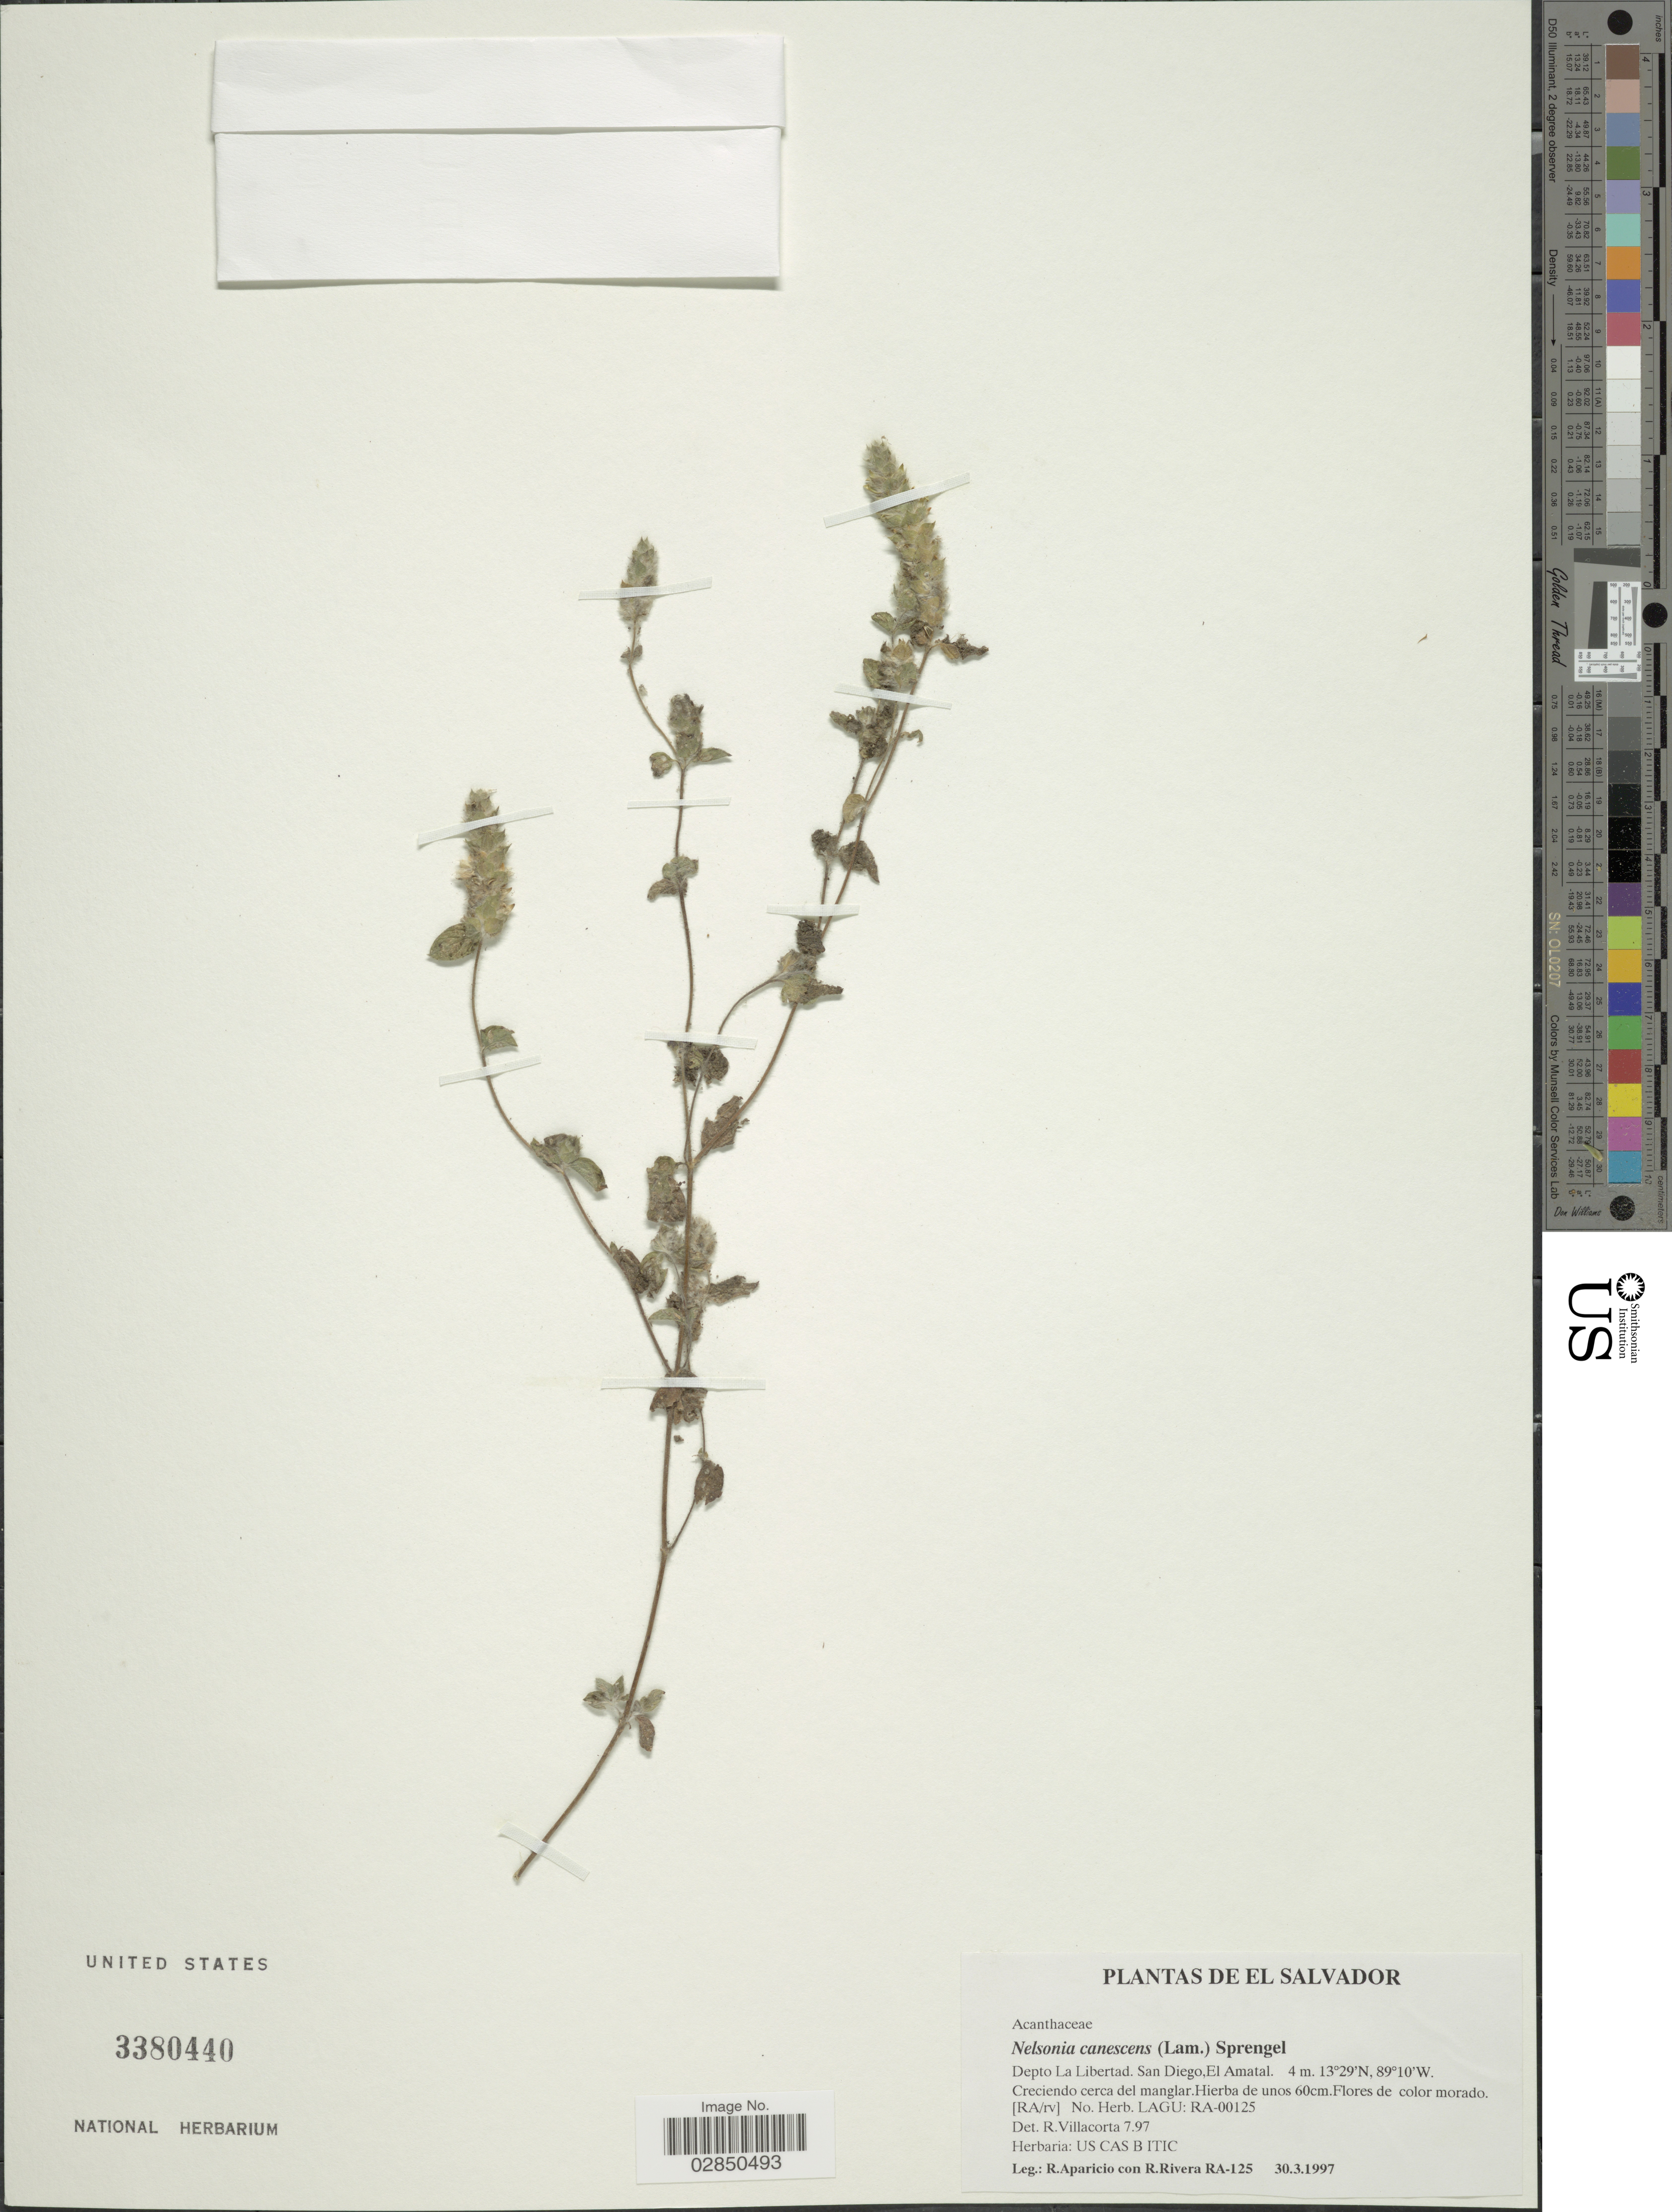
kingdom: Plantae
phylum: Tracheophyta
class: Magnoliopsida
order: Lamiales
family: Acanthaceae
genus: Nelsonia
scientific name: Nelsonia brunelloides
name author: (Lam.) Kuntze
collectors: R. Aparicio & R. Rivera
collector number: RA-125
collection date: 1997-03-30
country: El Salvador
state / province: La Libertad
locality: Depto La Libertad. San Diego. El Amatal.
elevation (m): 4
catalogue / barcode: US 3380440